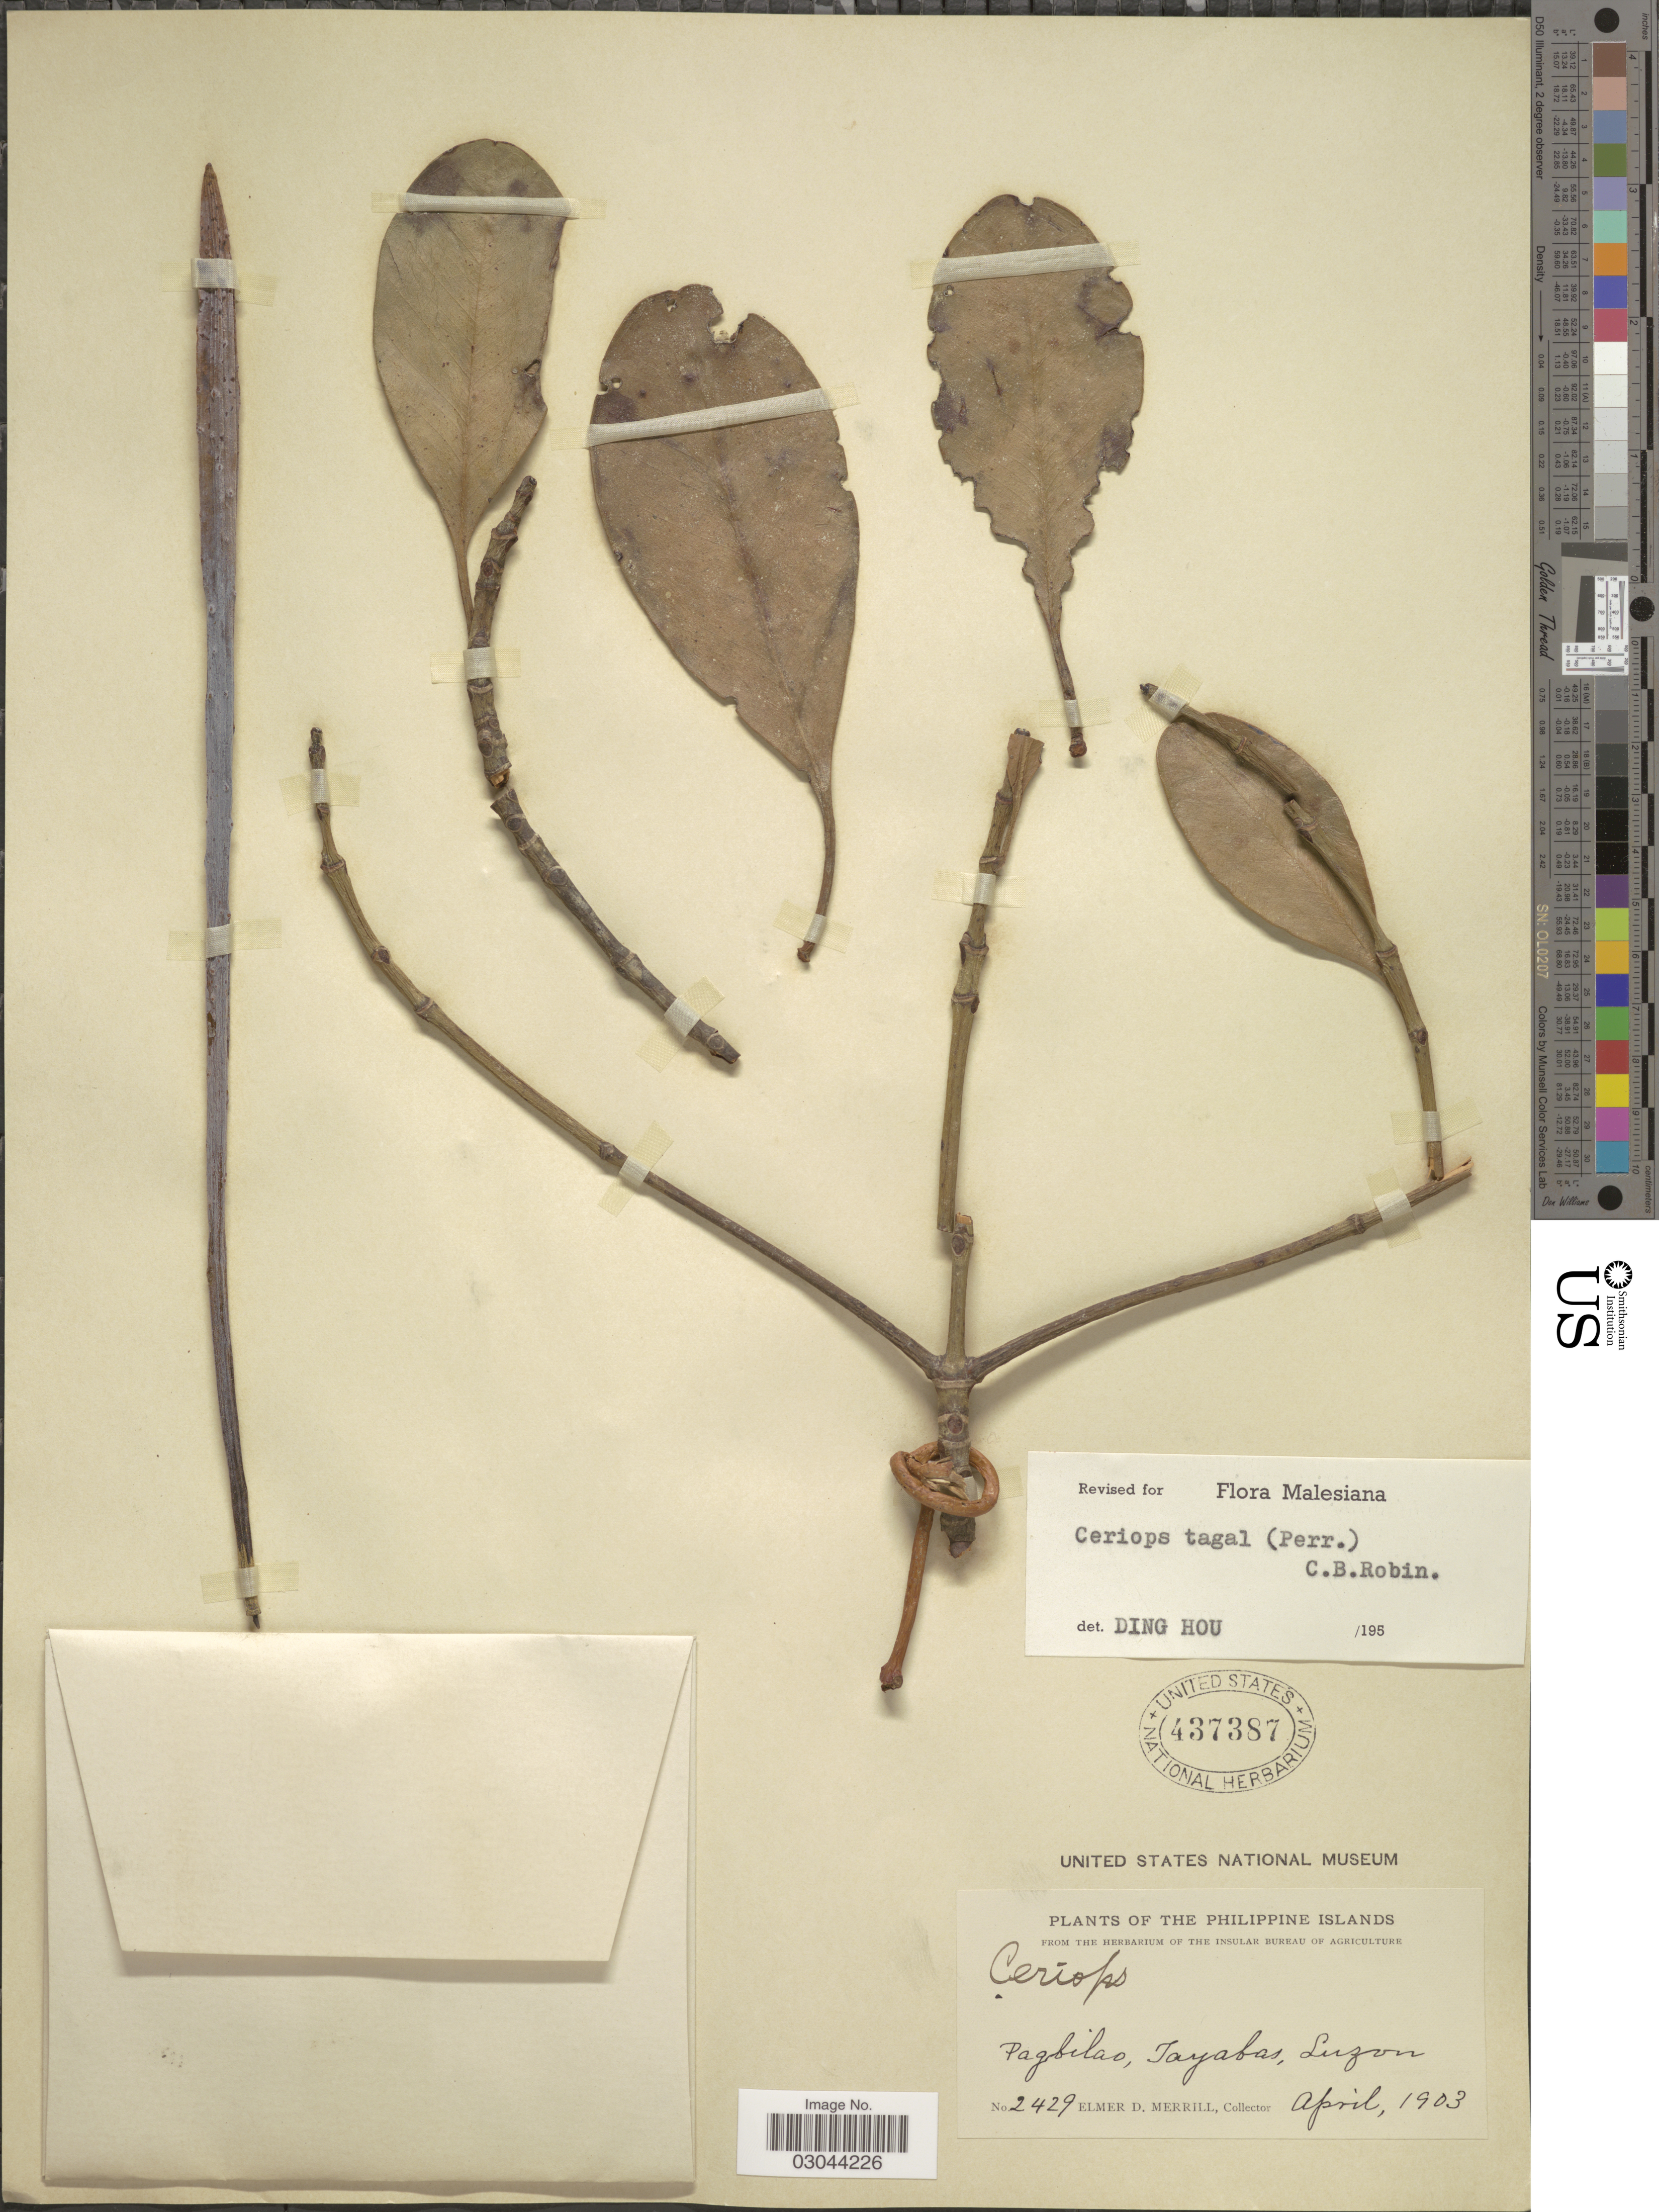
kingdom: Plantae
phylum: Tracheophyta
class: Magnoliopsida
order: Malpighiales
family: Rhizophoraceae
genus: Ceriops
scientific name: Ceriops tagal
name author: (Perr.) C.B. Rob.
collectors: E. D. Merrill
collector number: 2429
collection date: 1903-04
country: Philippines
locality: The Philippine Islands. Pagbilao, Tayabas, Luzon.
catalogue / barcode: US 437387